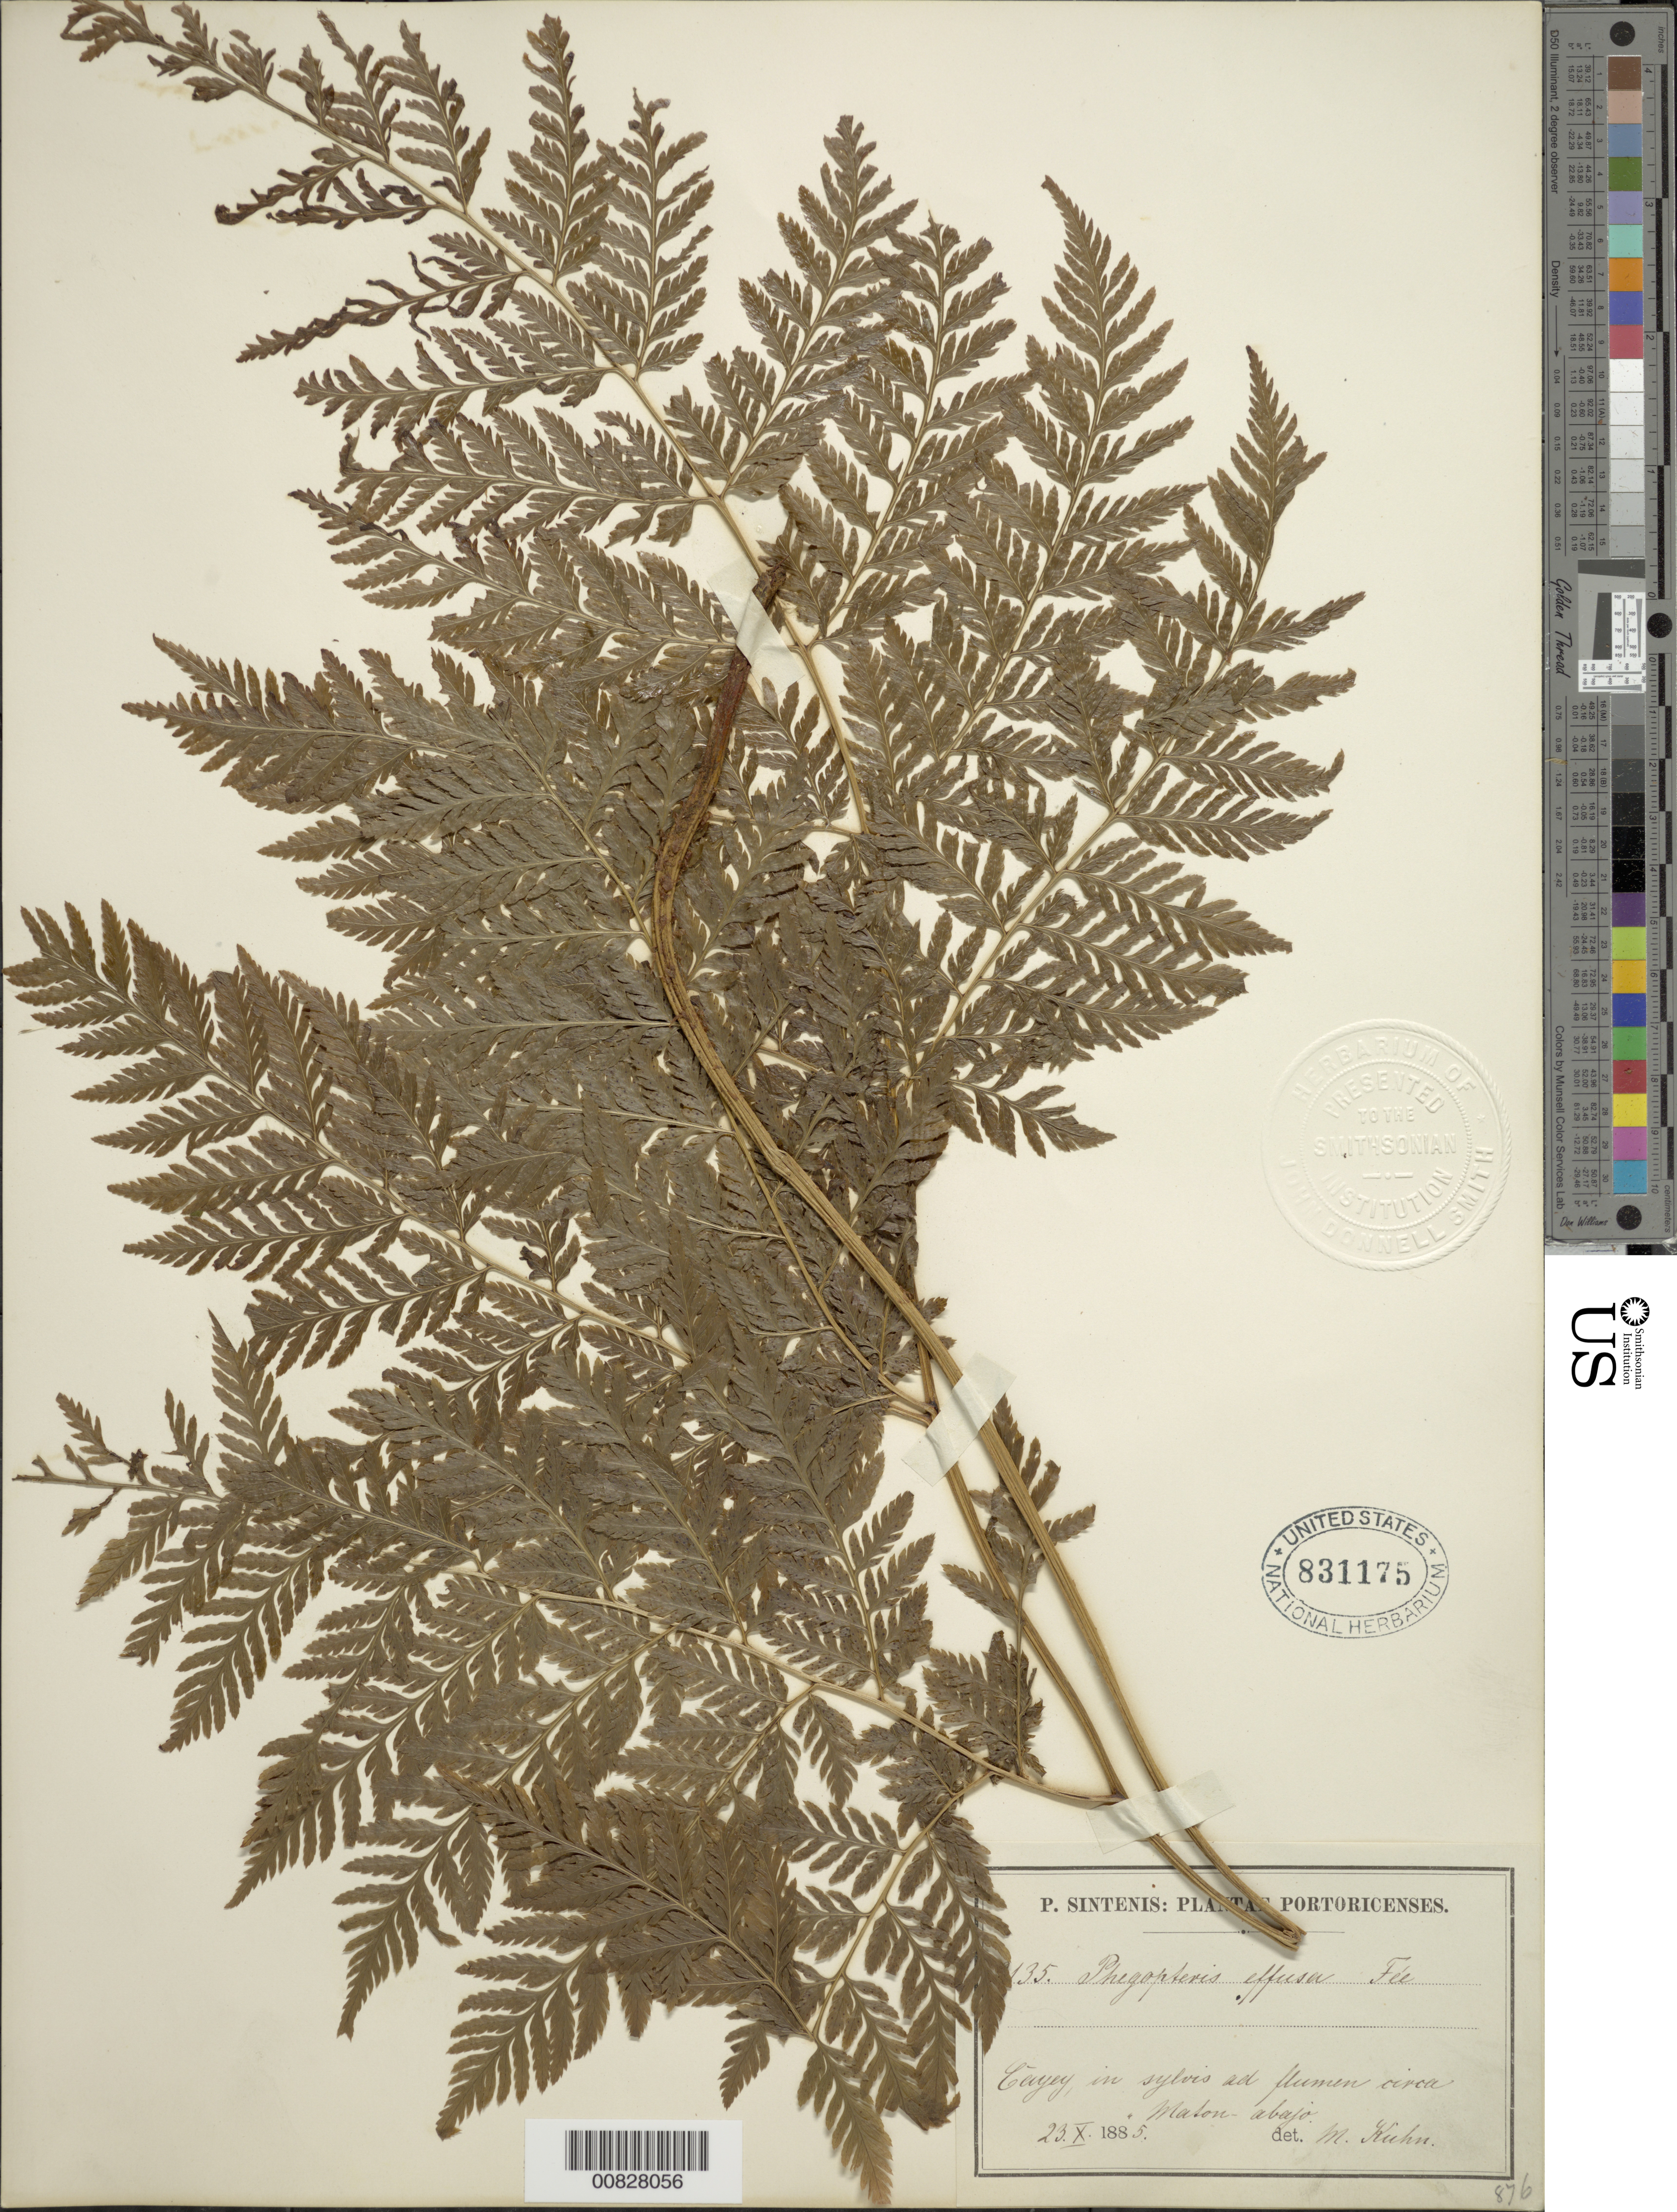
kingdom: Plantae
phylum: Tracheophyta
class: Polypodiopsida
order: Polypodiales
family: Dryopteridaceae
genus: Parapolystichum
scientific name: Parapolystichum effusum var. effusum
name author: (Sw.) Ching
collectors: P. Sintenis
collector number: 2135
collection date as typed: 23 Oct 1885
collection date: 1885-10-23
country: Puerto Rico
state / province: Cayey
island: Puerto Rico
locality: Cayey, cerca "Maton-abajo"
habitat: In sylvis ad flumen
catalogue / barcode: US 832275